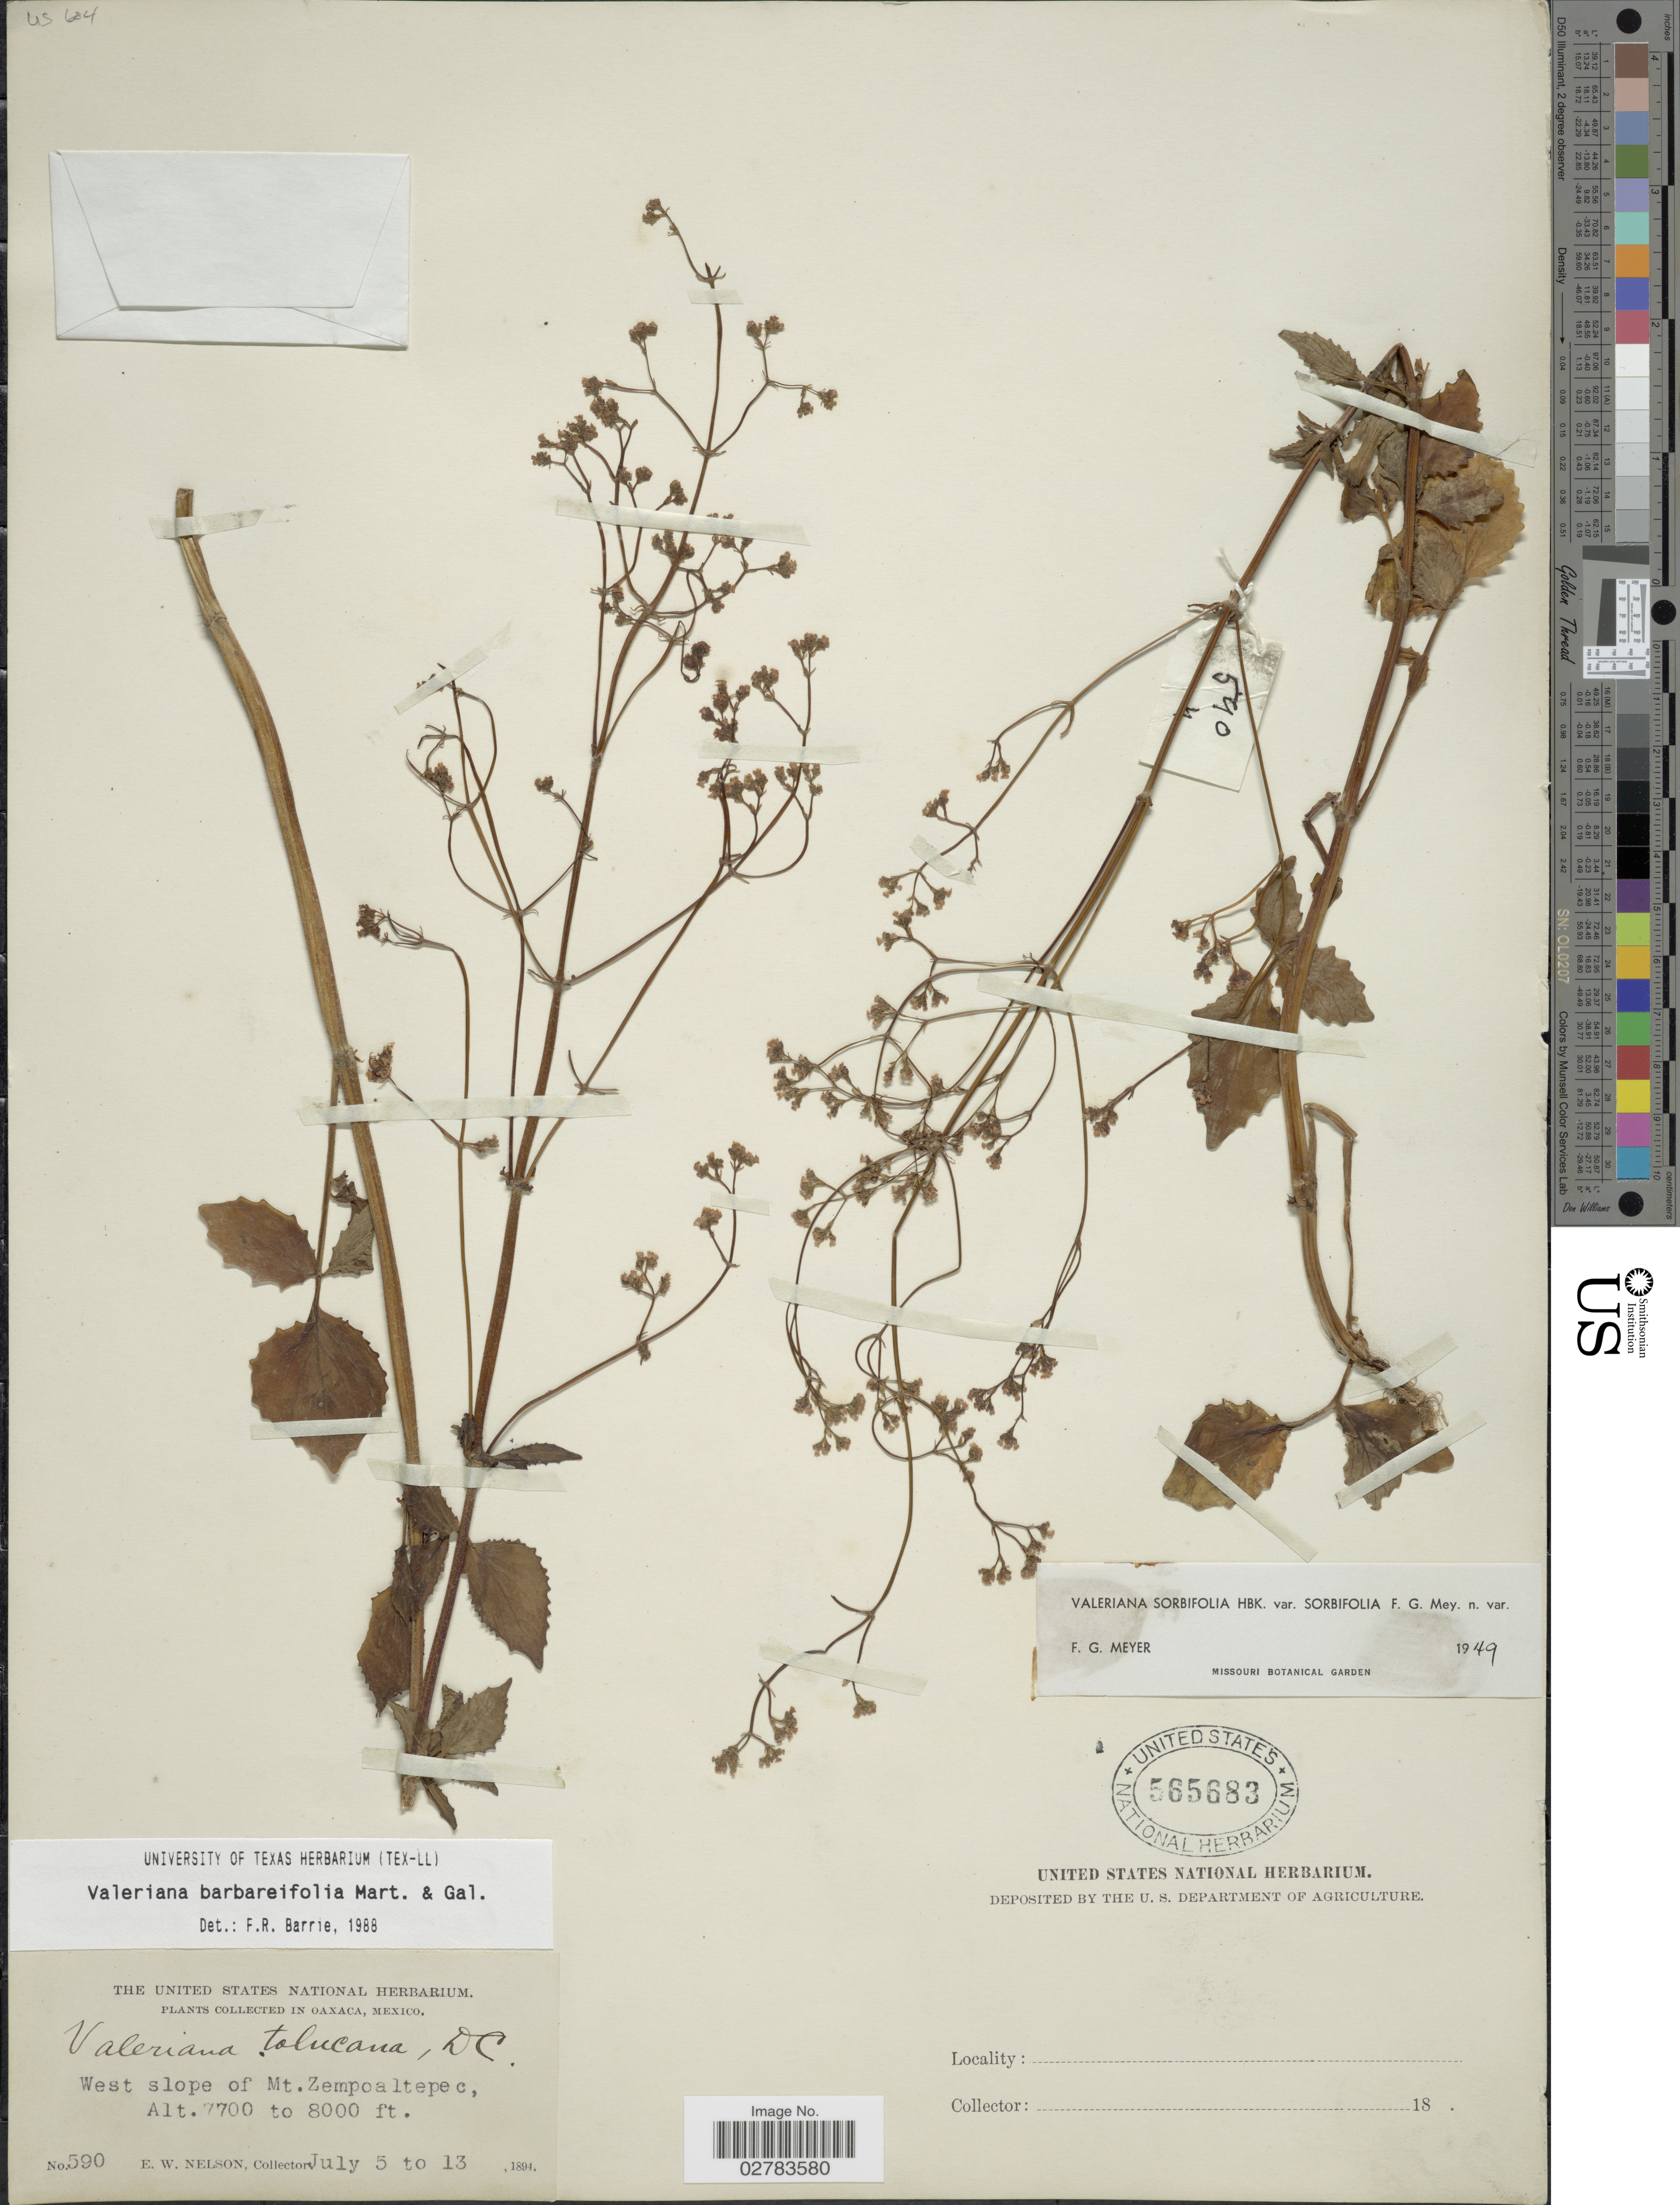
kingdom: Plantae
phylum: Tracheophyta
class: Magnoliopsida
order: Dipsacales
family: Caprifoliaceae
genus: Valeriana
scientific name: Valeriana barbareifolia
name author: M. Martens & Galeotti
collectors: E. W. Nelson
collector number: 590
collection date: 1894-07-05/1894-07-13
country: Mexico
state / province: Oaxaca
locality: West slope of Mt. Zempoaltepec.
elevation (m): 2347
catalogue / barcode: US 565683